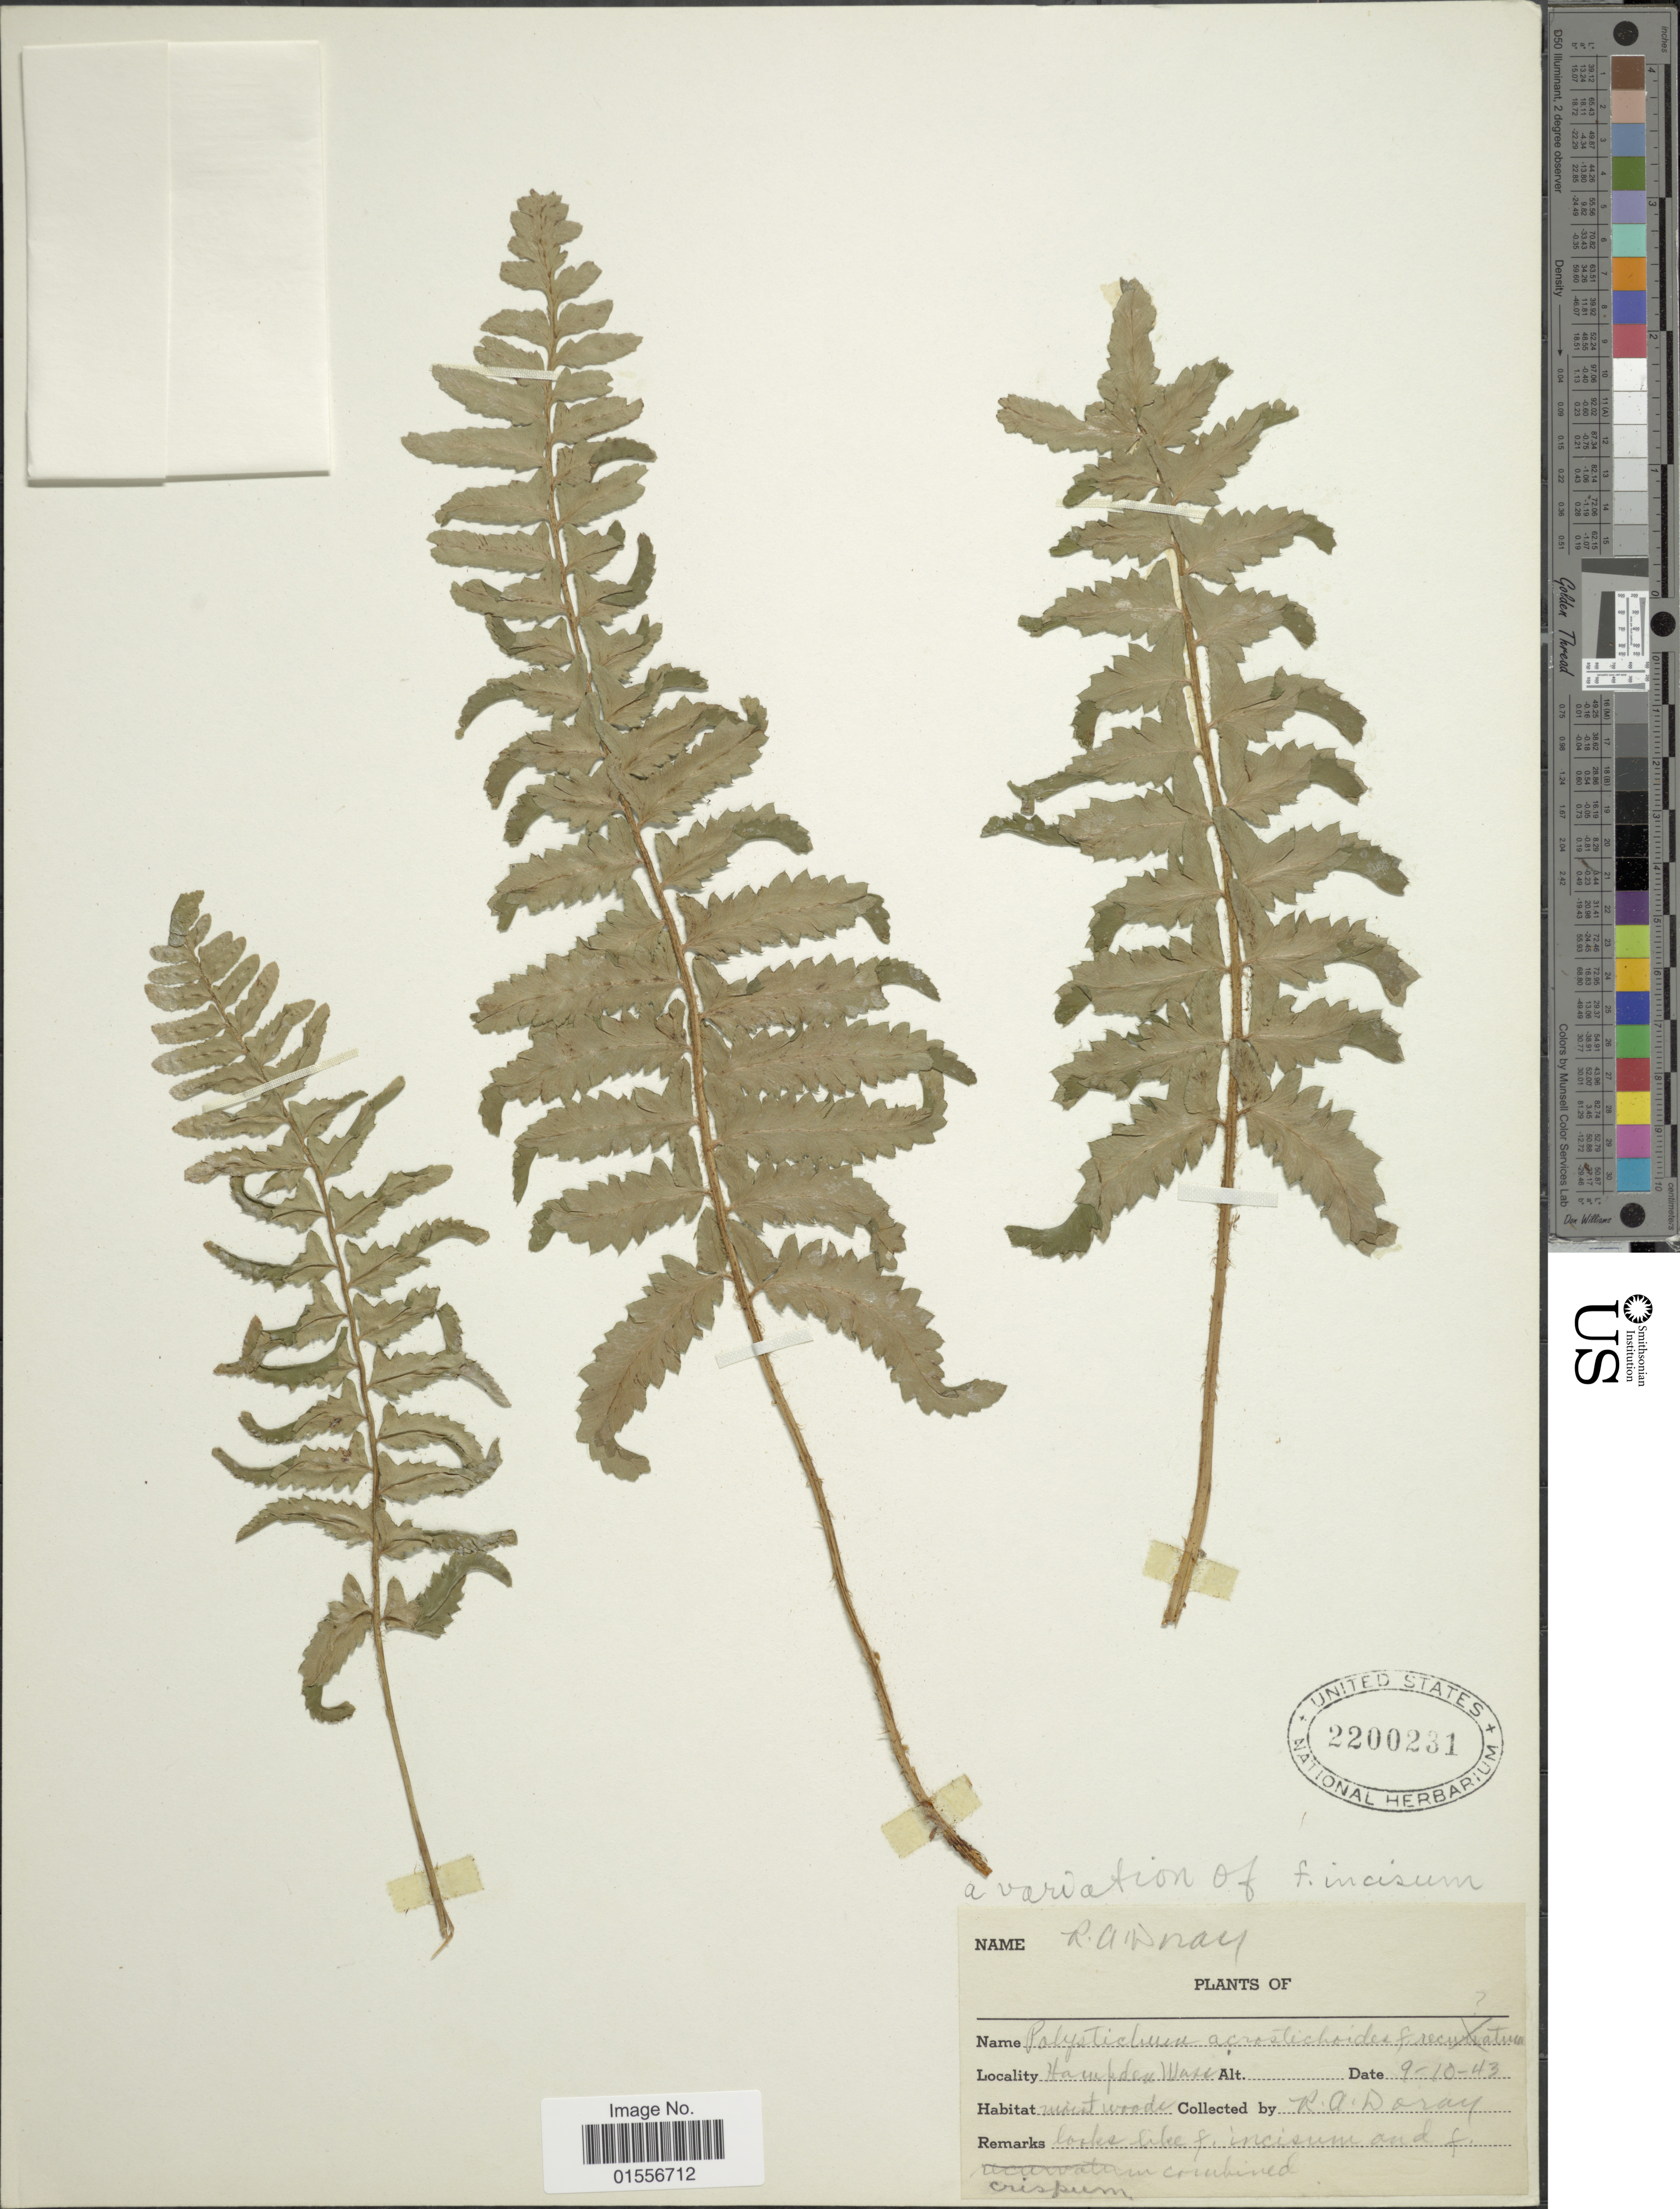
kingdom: Plantae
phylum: Tracheophyta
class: Polypodiopsida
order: Polypodiales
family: Dryopteridaceae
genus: Polystichum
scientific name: Polystichum acrostichoides f. incisum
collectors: R. Doray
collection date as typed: Transcribed d/m/y: 10/9/43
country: United States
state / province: Massachusetts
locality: Hampden, moist woods.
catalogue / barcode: US 2200231